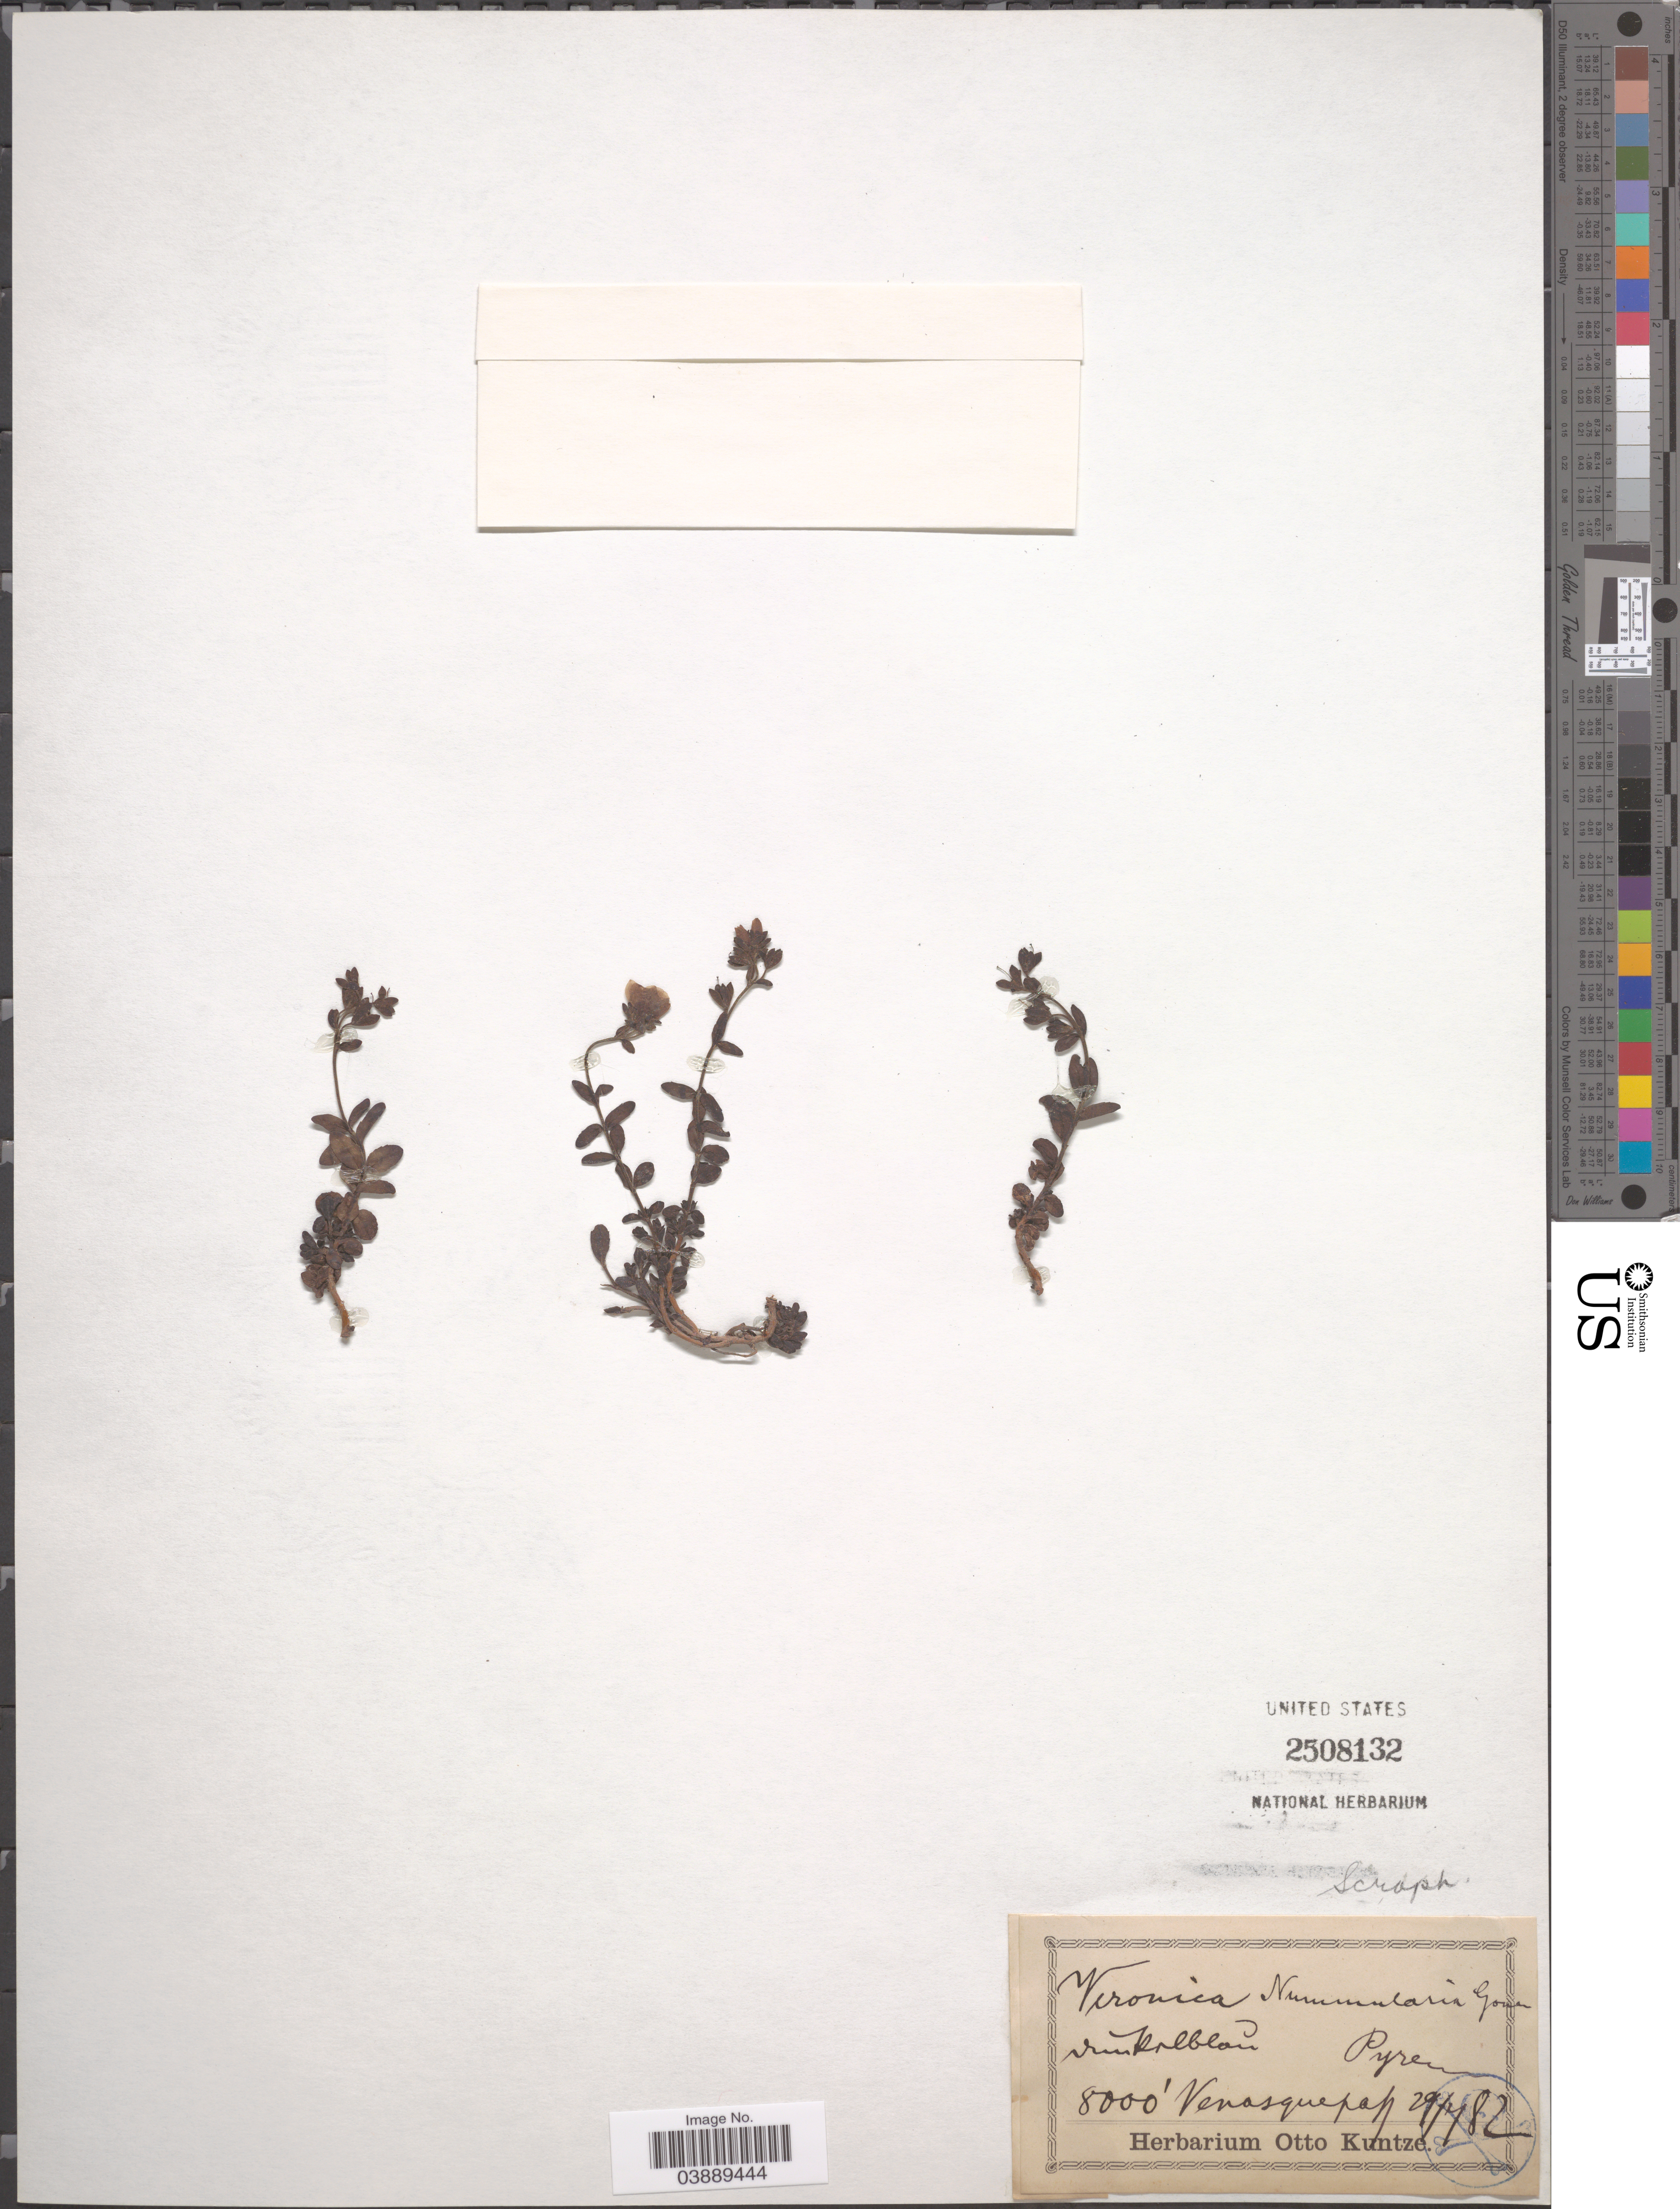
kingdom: Plantae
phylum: Tracheophyta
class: Magnoliopsida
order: Lamiales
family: Plantaginaceae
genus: Veronica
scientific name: Veronica nummularia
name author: Gouan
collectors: ex herb. Otto Kuntze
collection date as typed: Transcribed d/m/y: 29/7/82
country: France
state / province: Occitanie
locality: Pyren. Venasquepah. [interpreted]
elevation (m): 2438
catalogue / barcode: US 2508132